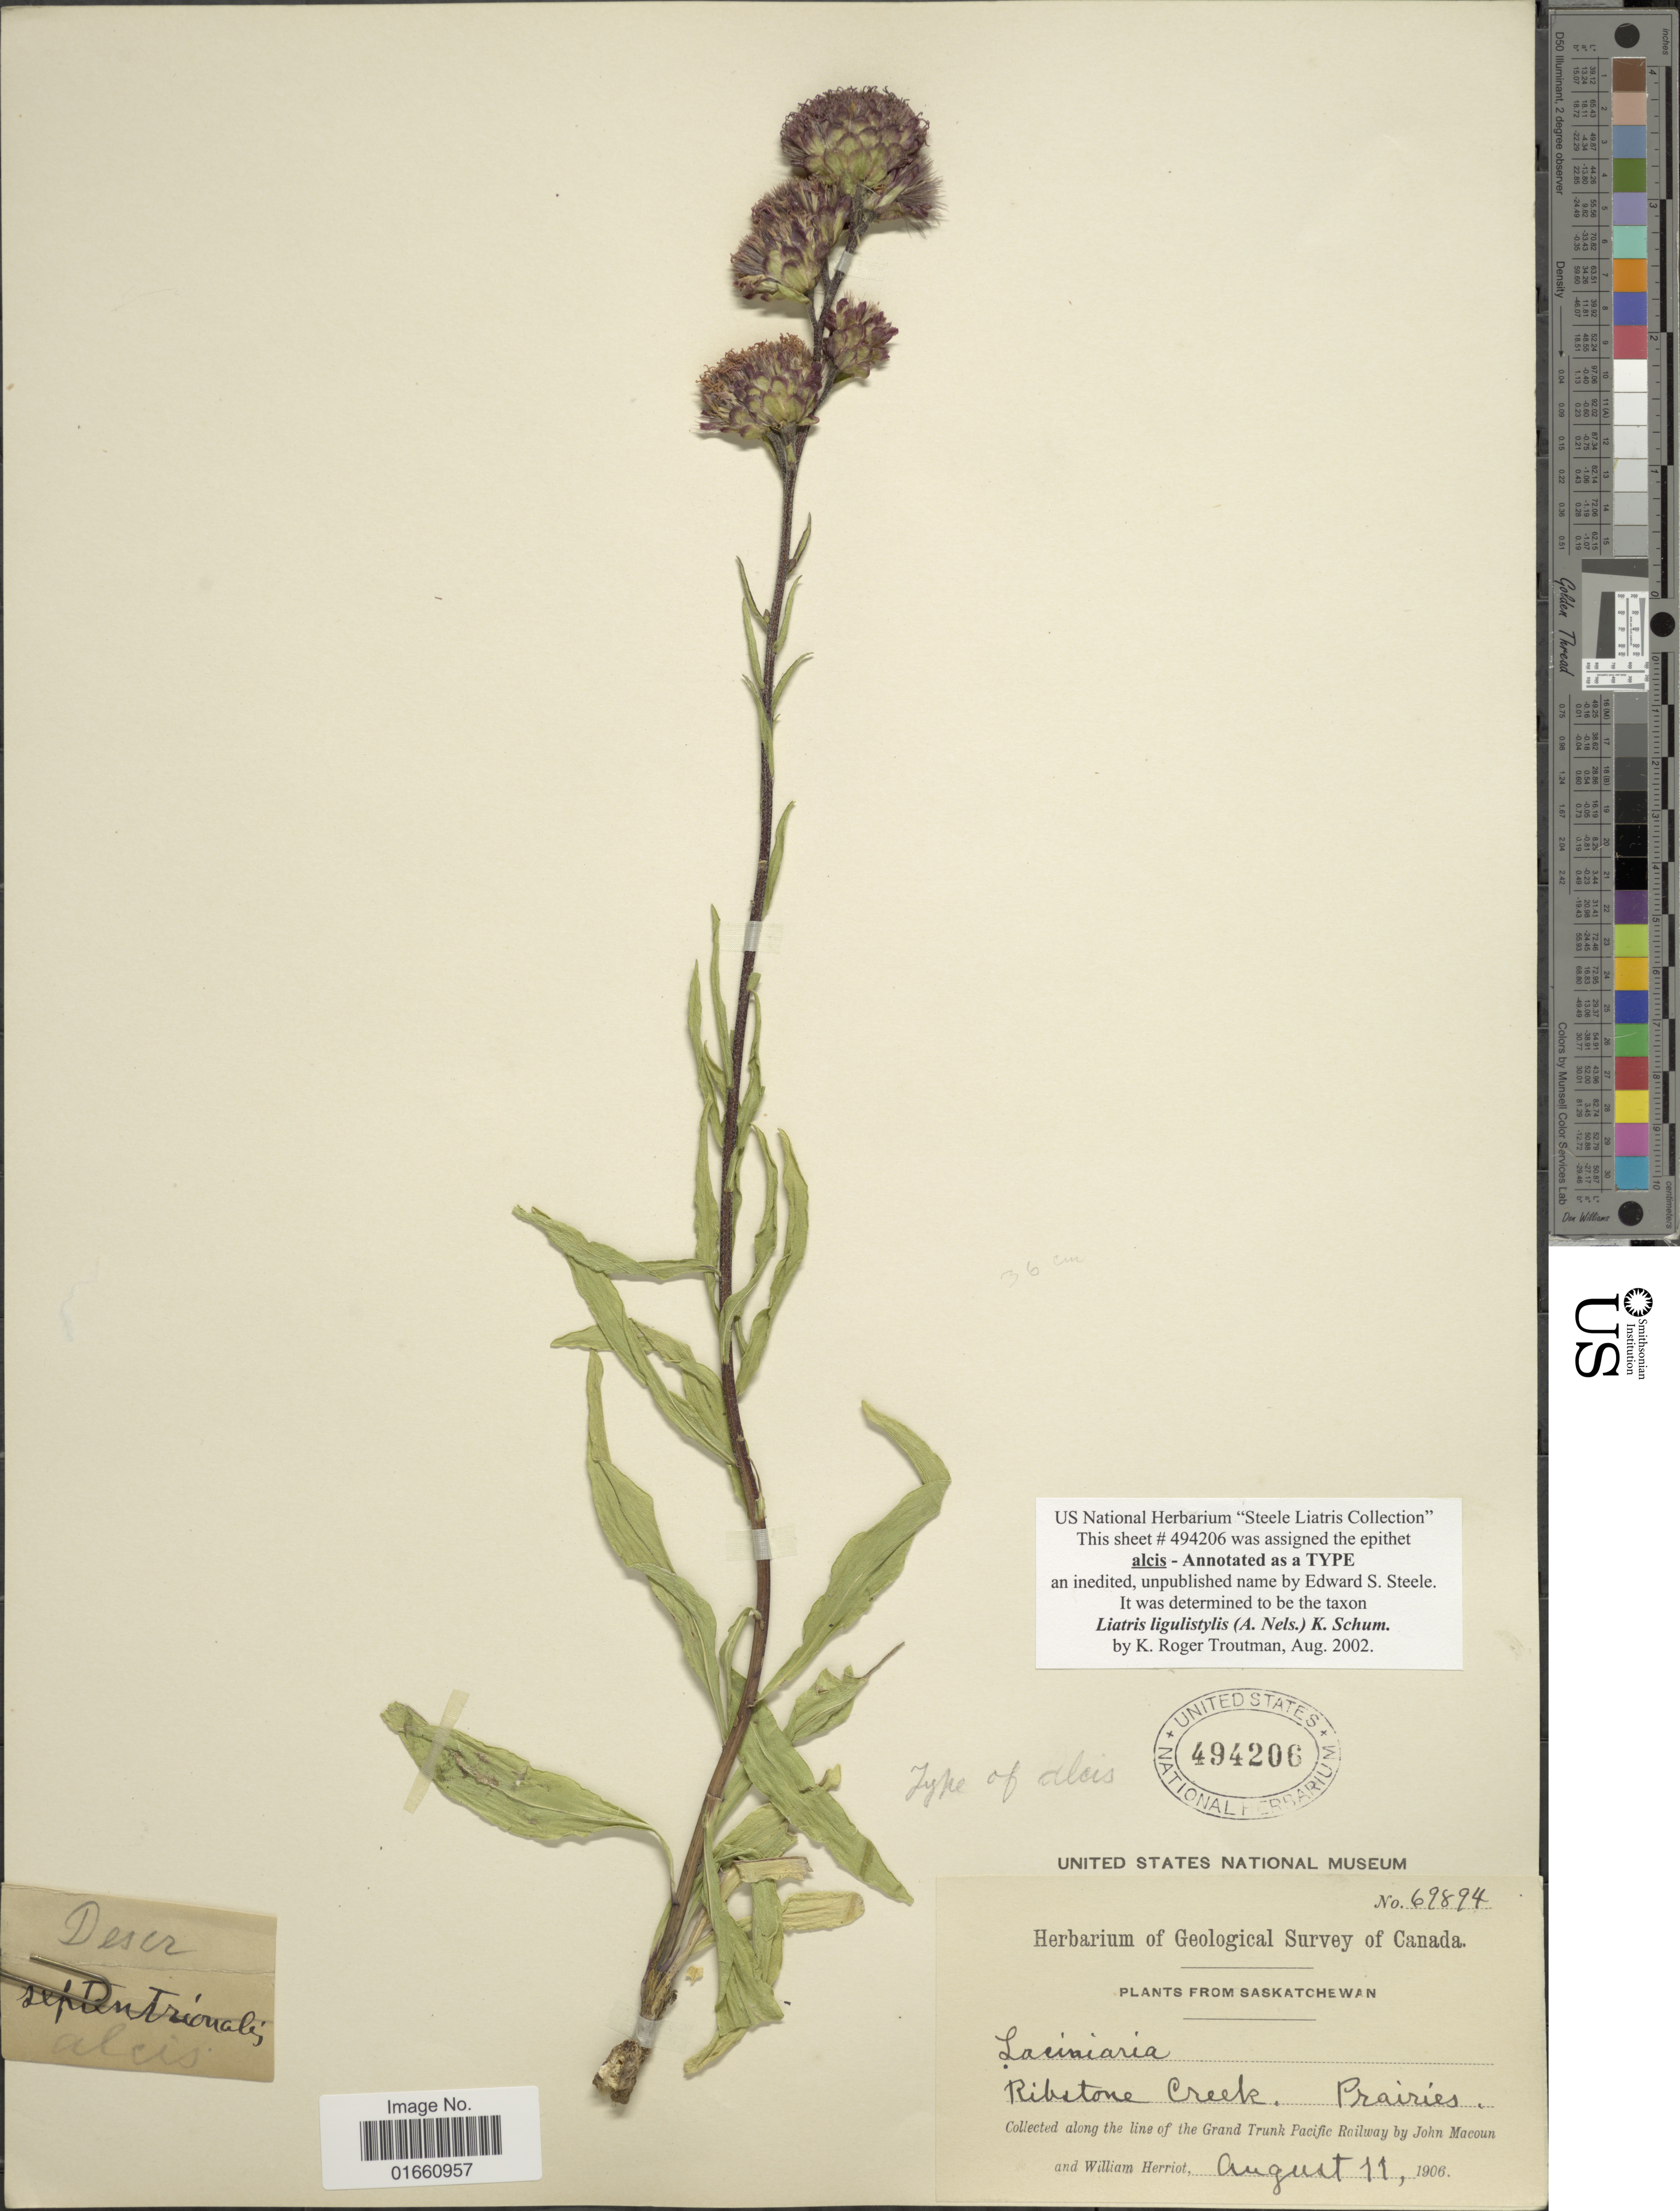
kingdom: Plantae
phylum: Tracheophyta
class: Magnoliopsida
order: Asterales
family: Asteraceae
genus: Liatris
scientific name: Liatris ligulistylis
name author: (A. Nelson) K. Schum.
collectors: J. Macoun & W. Herriot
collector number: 69894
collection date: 1906-08-11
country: Canada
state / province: Saskatchewan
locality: Ribstone Creek, Prairies, Along the line of the Grand Trunk Pacific Railway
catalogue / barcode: US 494206